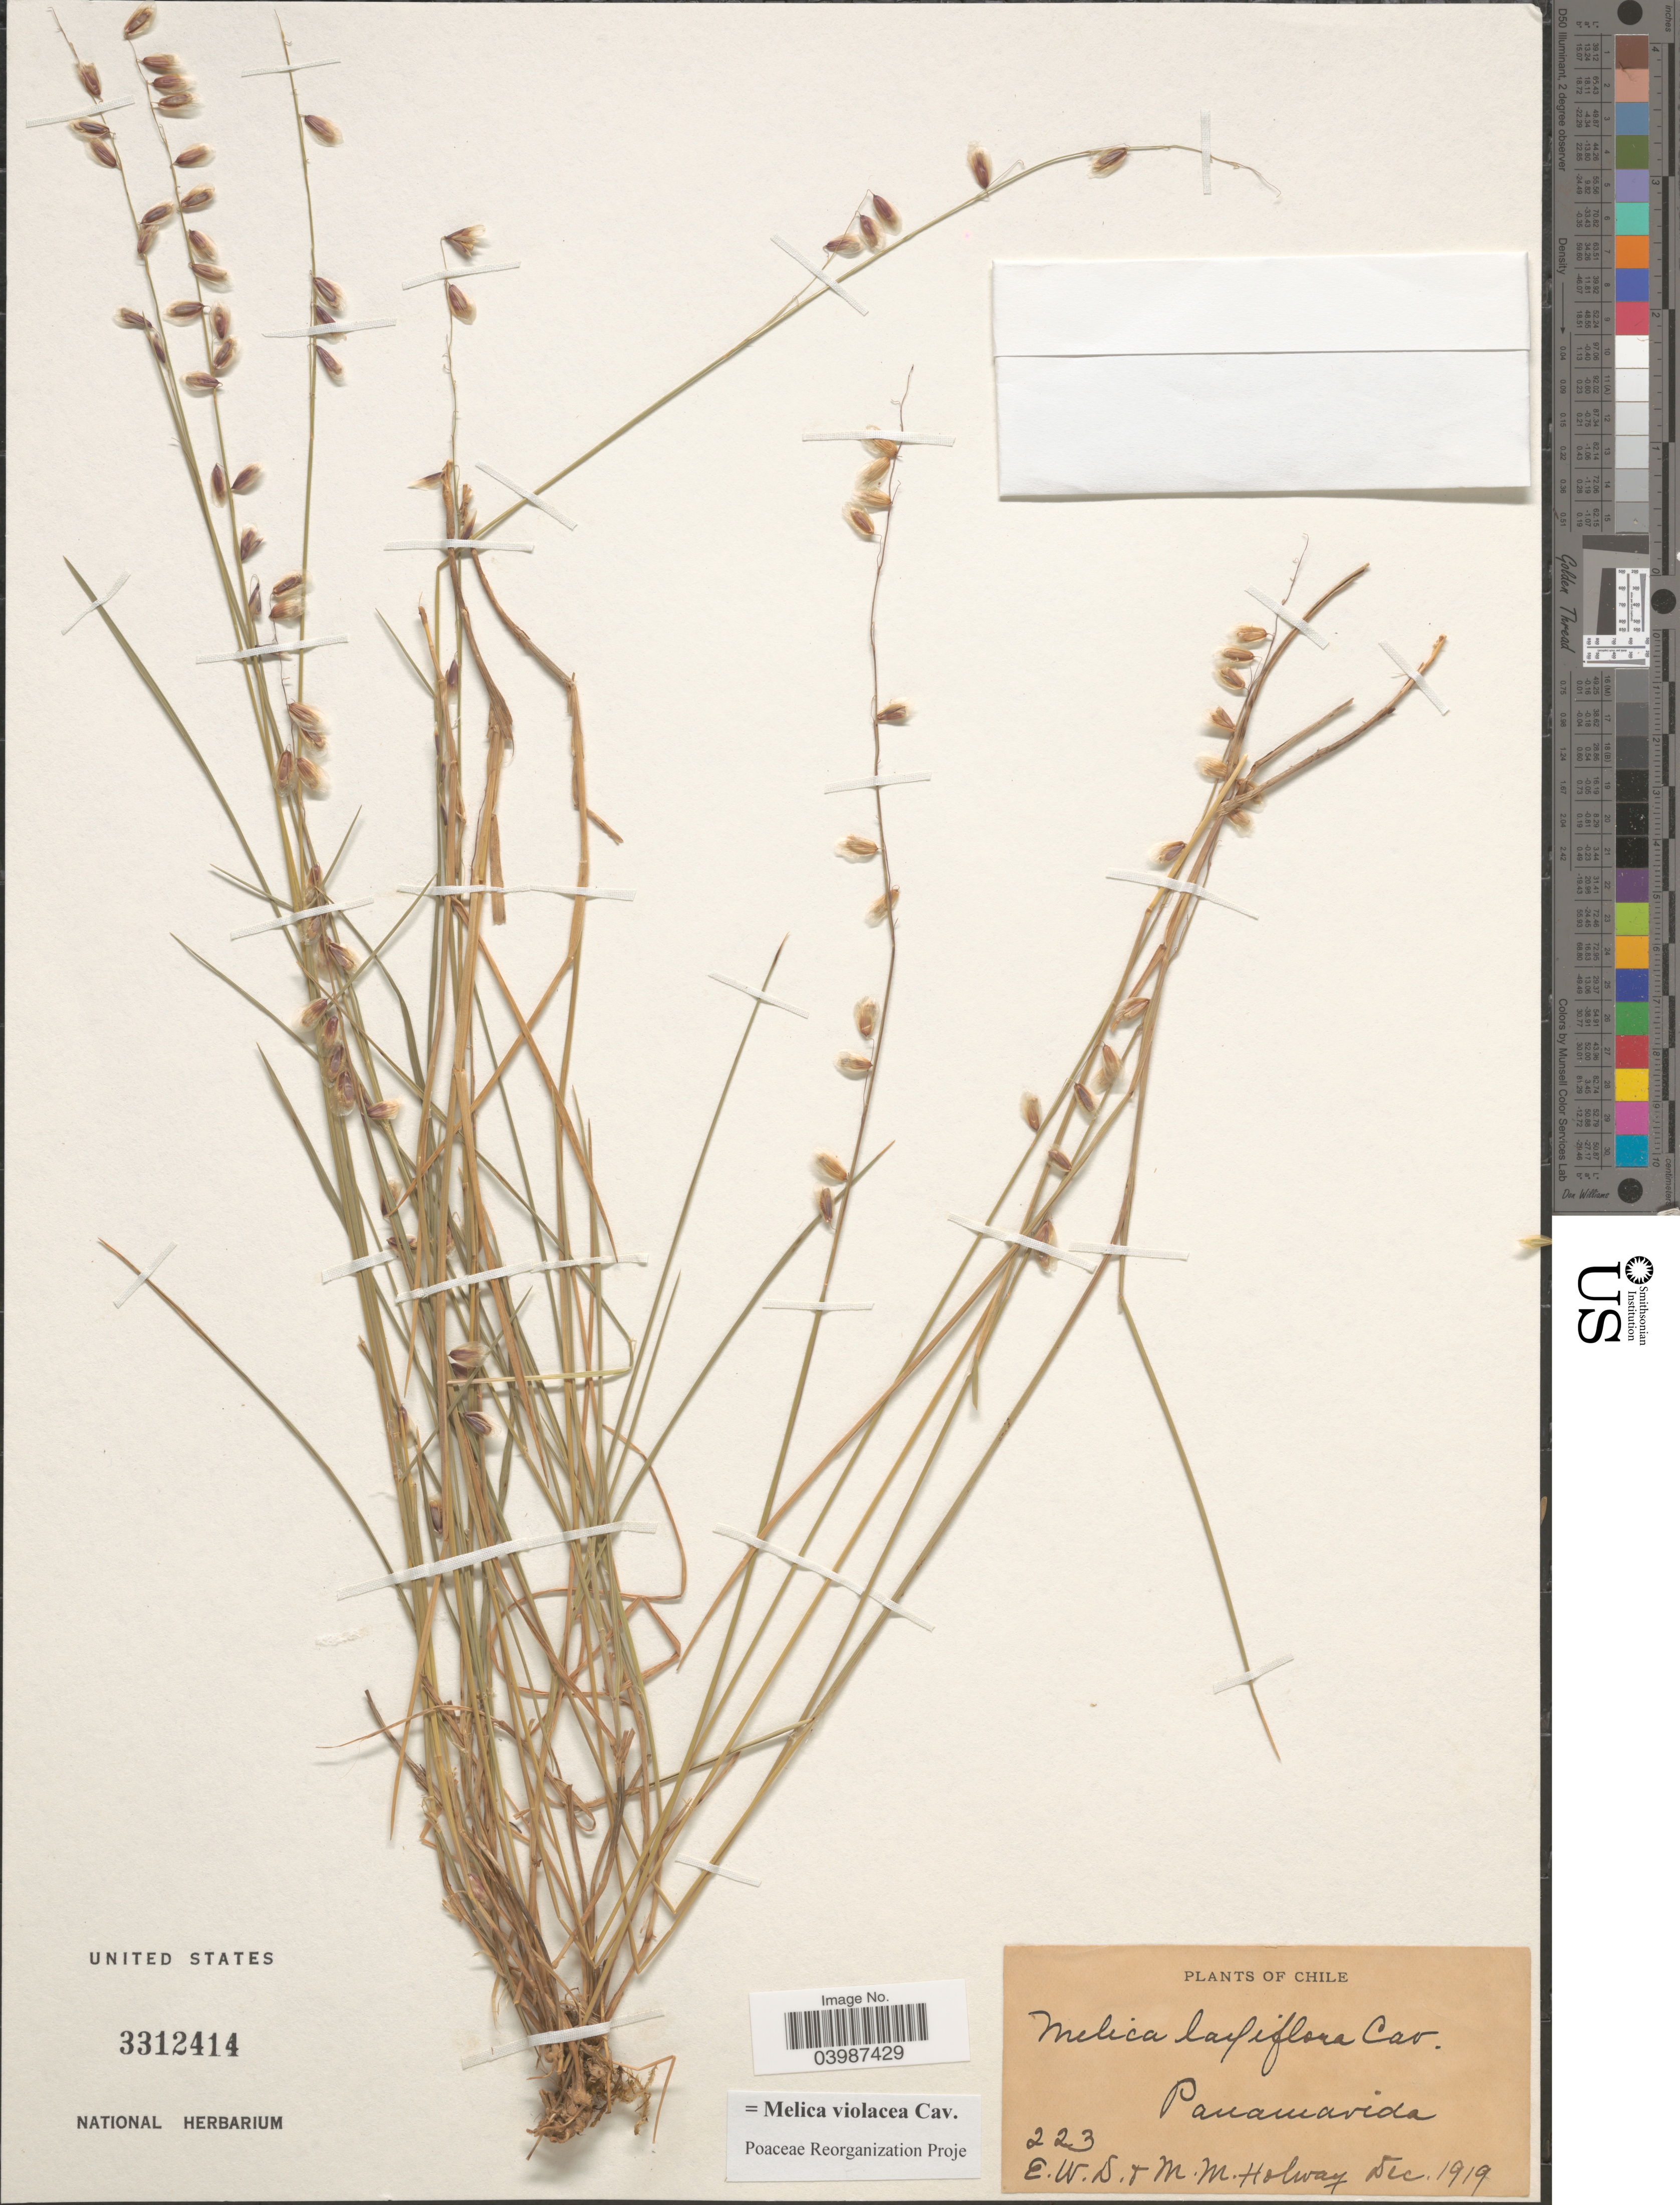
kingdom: Plantae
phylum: Tracheophyta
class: Liliopsida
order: Poales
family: Poaceae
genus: Melica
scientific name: Melica violacea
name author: Cav.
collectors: E. W. D. Holway & M. M. Holway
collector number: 223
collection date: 1919-12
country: Chile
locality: Panamavida.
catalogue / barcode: US 3312414